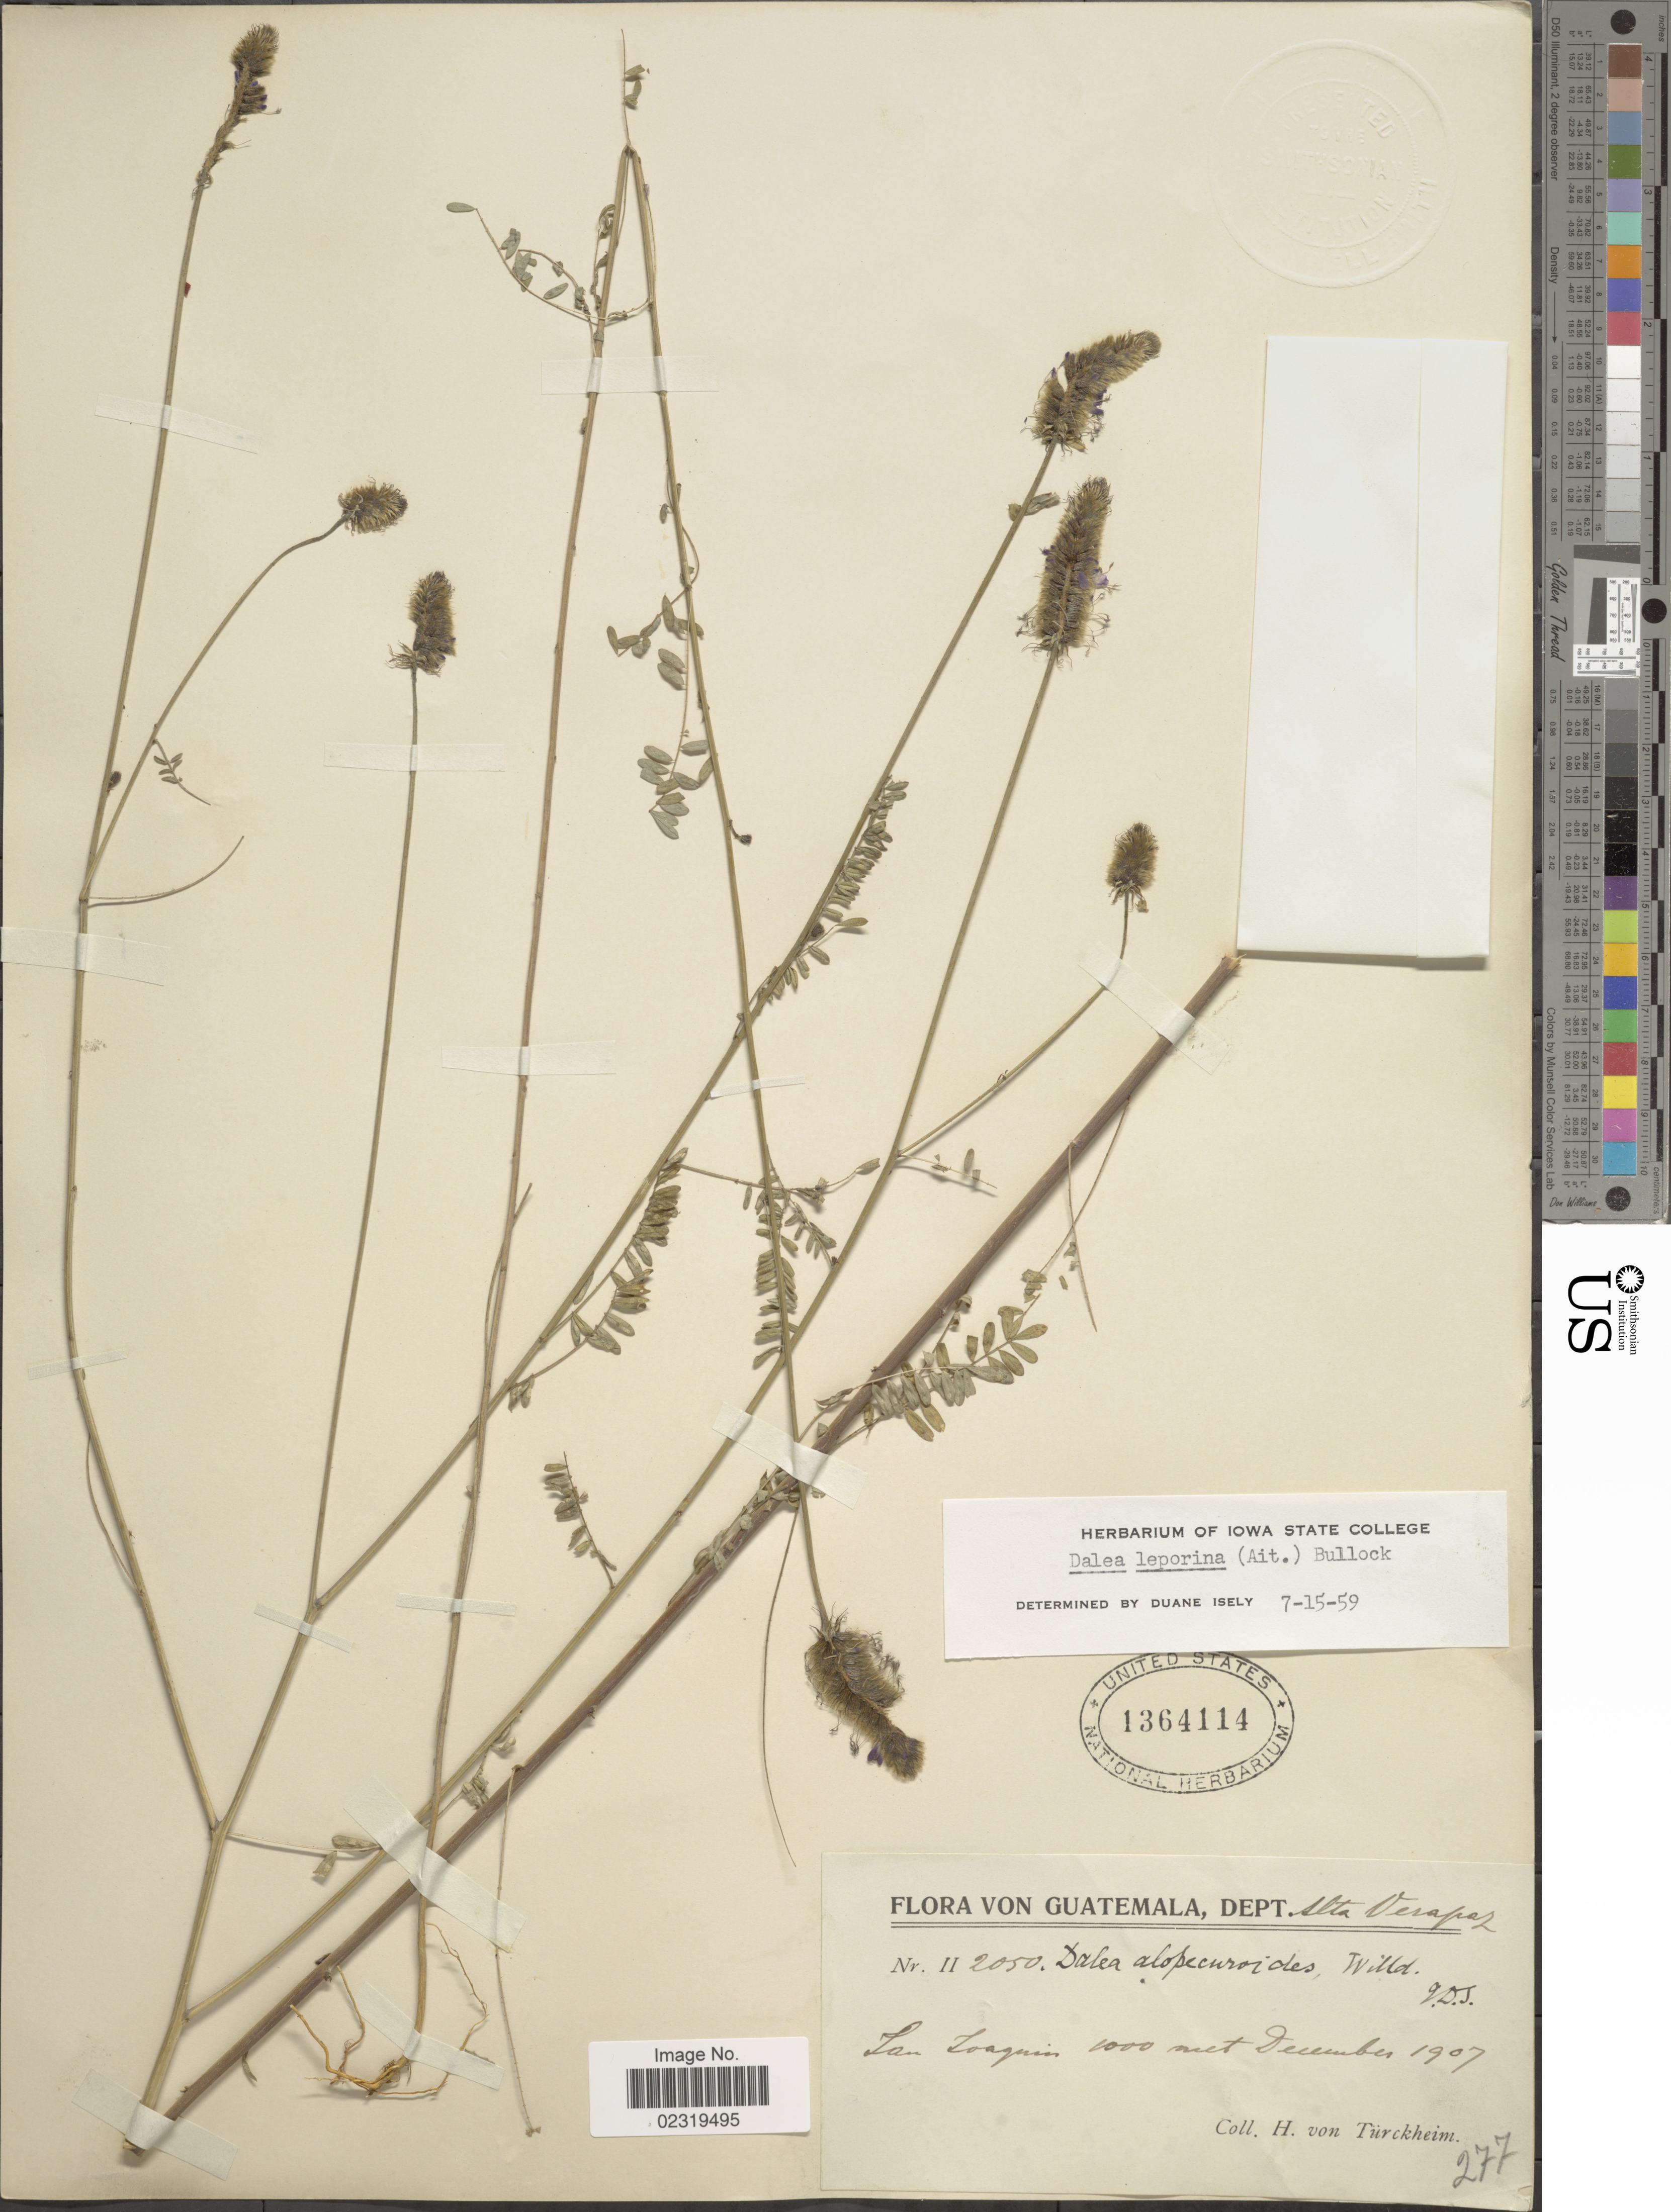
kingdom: Plantae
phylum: Tracheophyta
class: Magnoliopsida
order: Fabales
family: Fabaceae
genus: Dalea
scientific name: Dalea leporina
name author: (Aiton) Bullock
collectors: H. von Türckheim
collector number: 2050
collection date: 1907-12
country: Guatemala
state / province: Alta Verapaz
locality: Dept Alta Verapaz, San Joaquim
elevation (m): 1000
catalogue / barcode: US 1364114